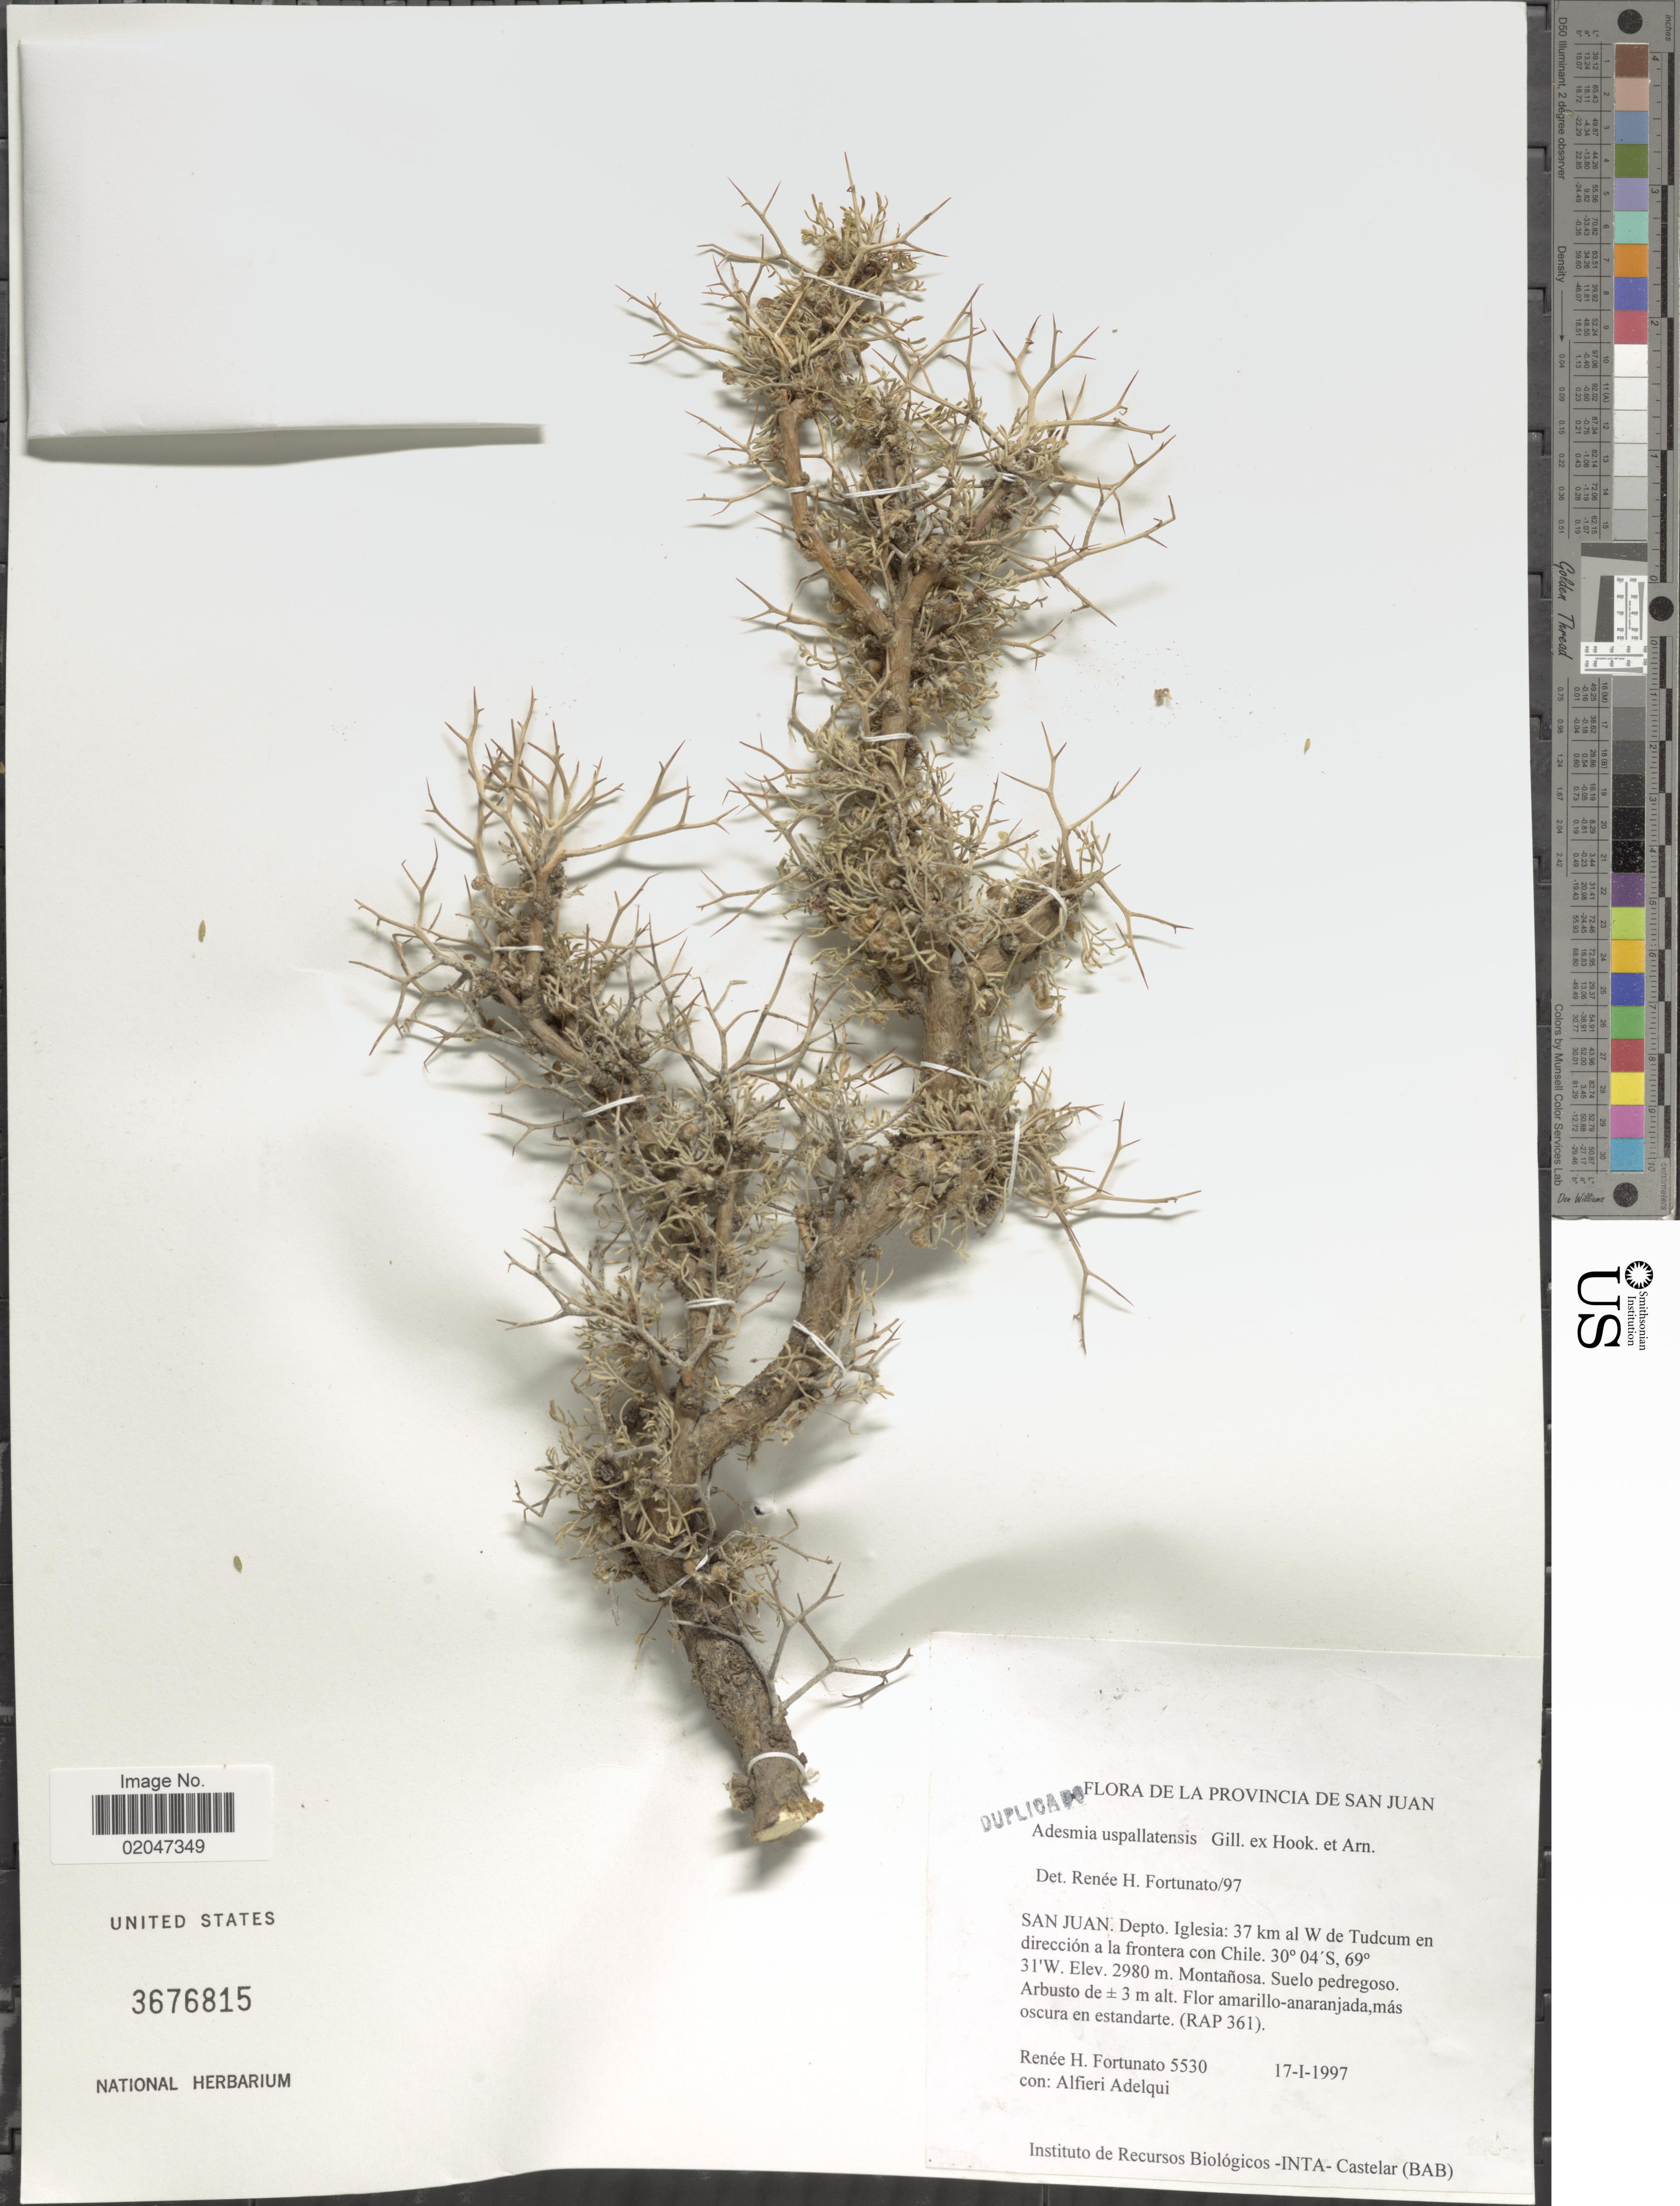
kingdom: Plantae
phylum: Tracheophyta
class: Magnoliopsida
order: Fabales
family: Fabaceae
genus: Adesmia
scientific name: Adesmia uspallatensis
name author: Gillies ex Hook. & Arn.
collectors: R. H. Fortunato & A. Adelqui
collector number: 5530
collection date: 1997-01-17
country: Argentina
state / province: San Juan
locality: De la provincia de San Juan. Depto. Iglesia: 37 km al W de Tudcum en direccion a la frontera con Chile.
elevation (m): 2980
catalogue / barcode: US 3676815